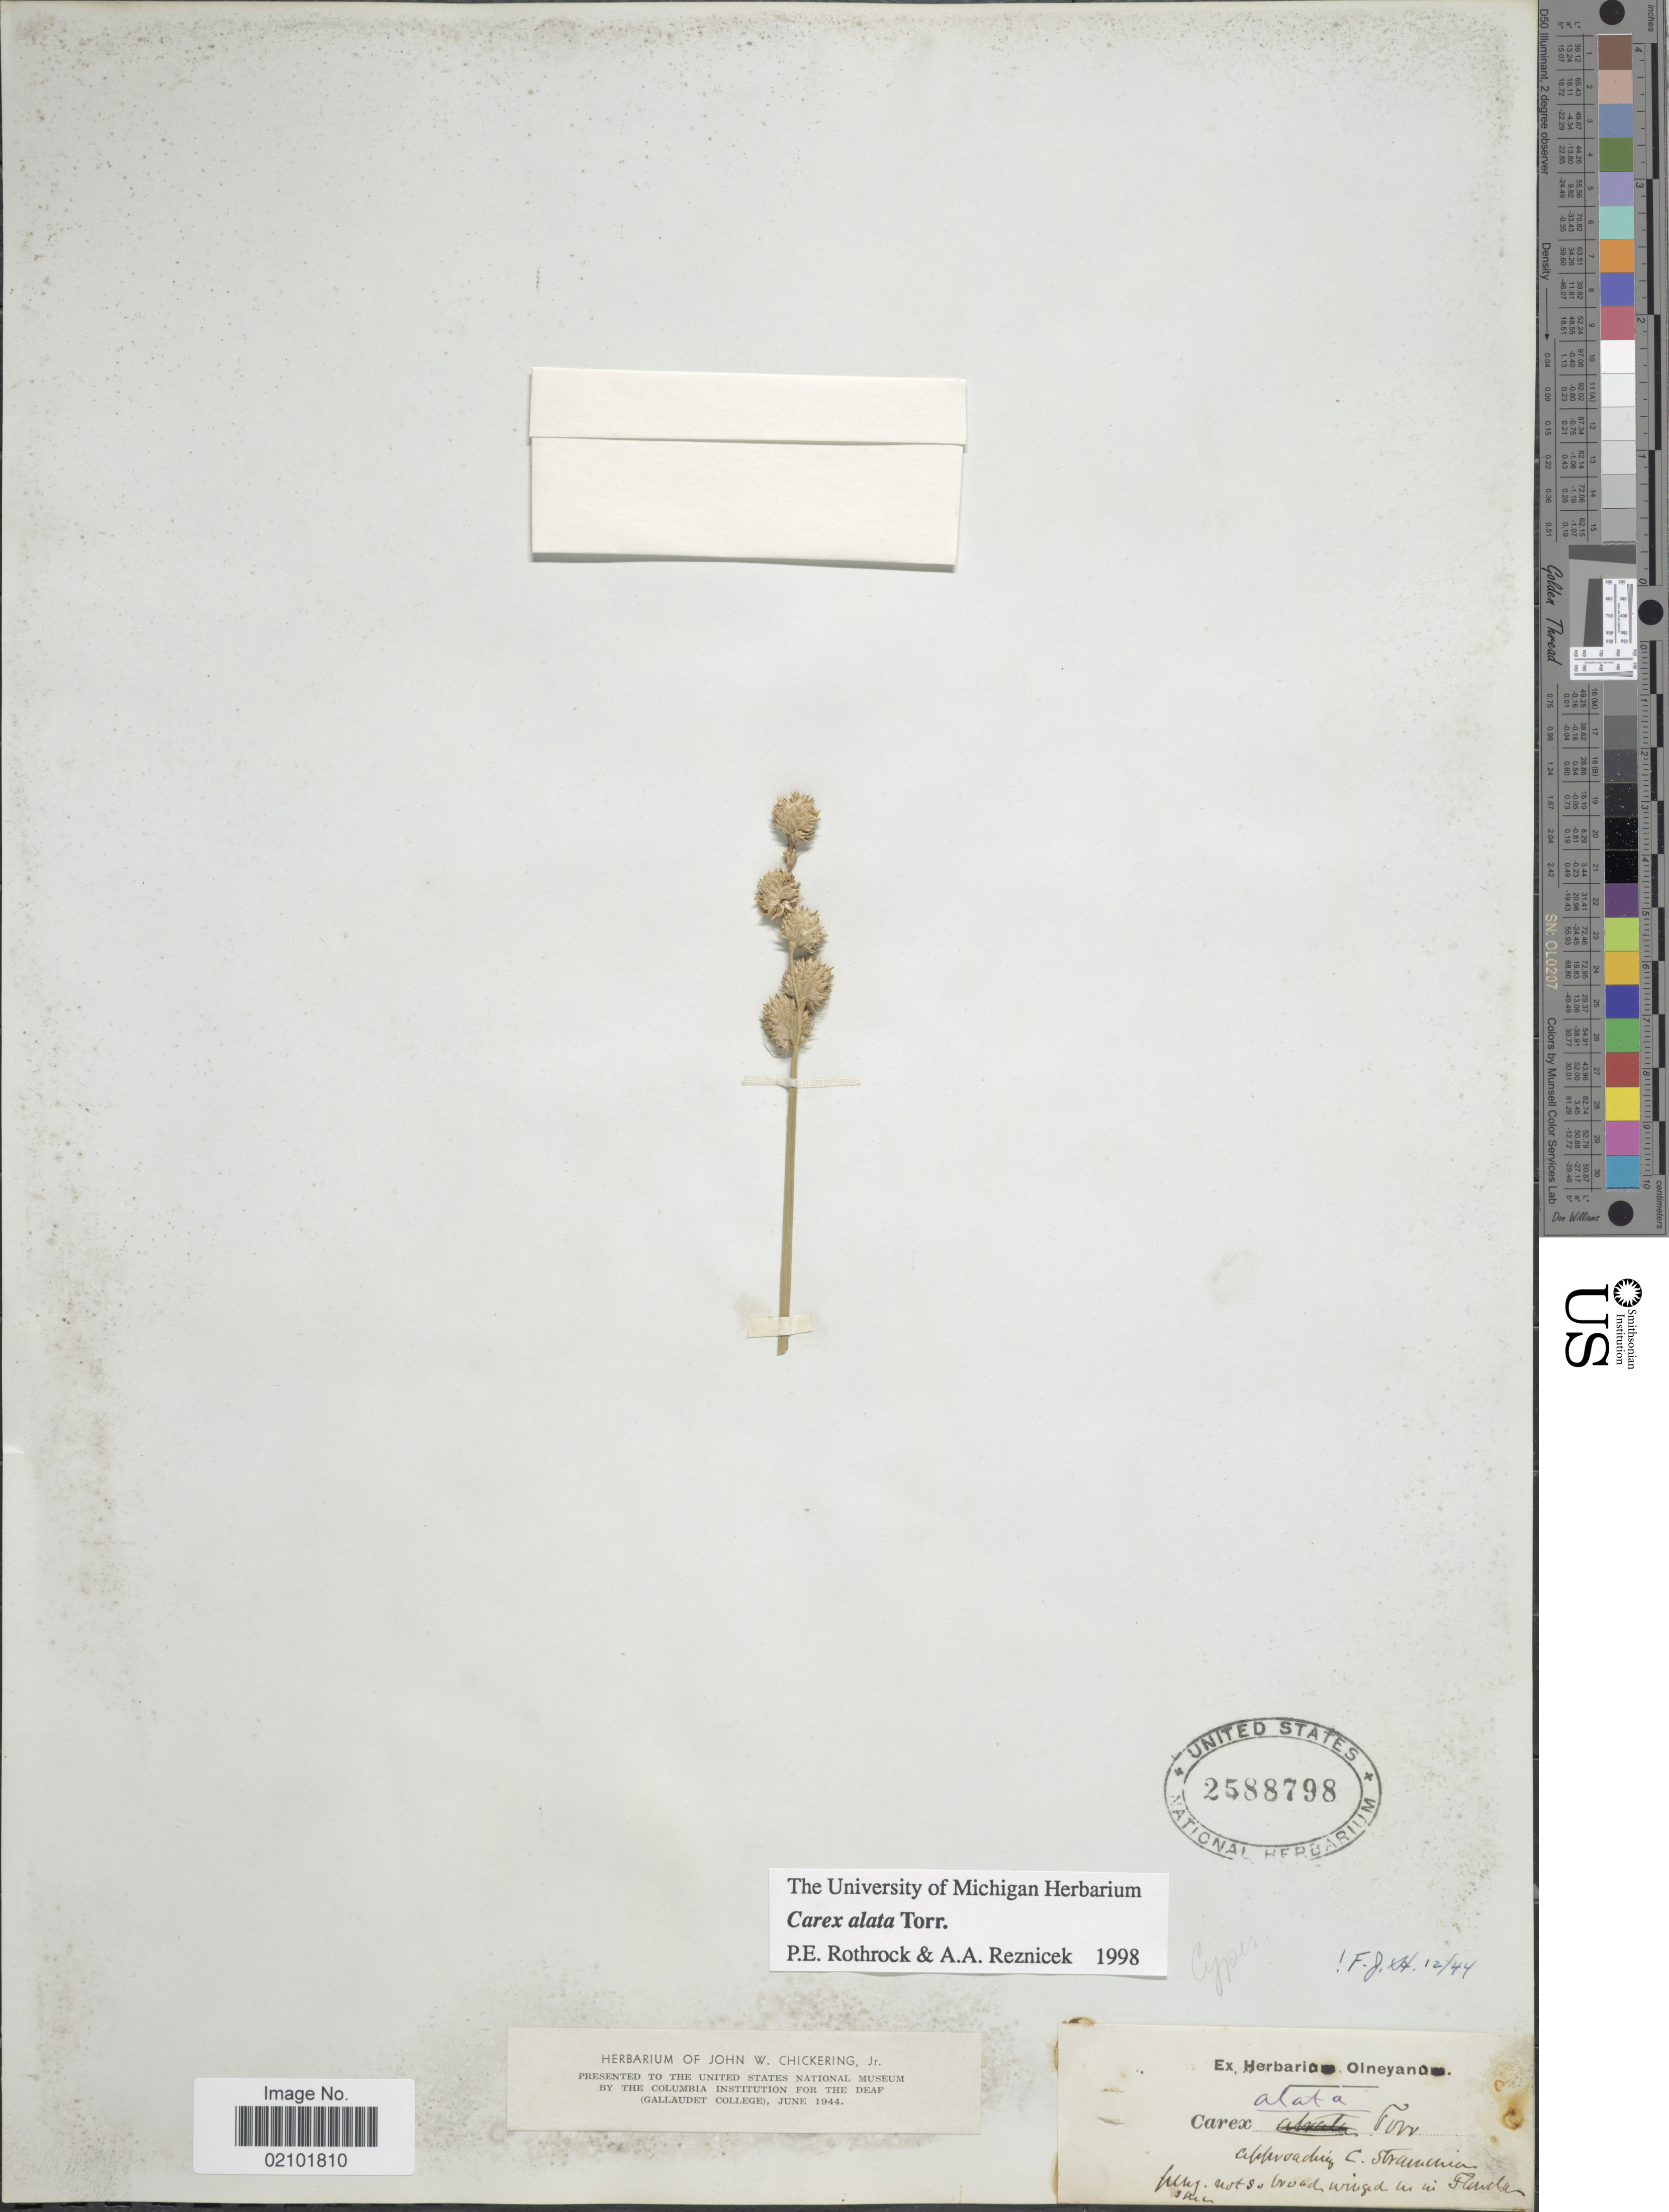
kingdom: Plantae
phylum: Tracheophyta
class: Liliopsida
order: Poales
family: Cyperaceae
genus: Carex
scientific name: Carex alata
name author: Torr.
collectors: ex herb. Olneyanum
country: United States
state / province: Florida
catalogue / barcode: US 2588798